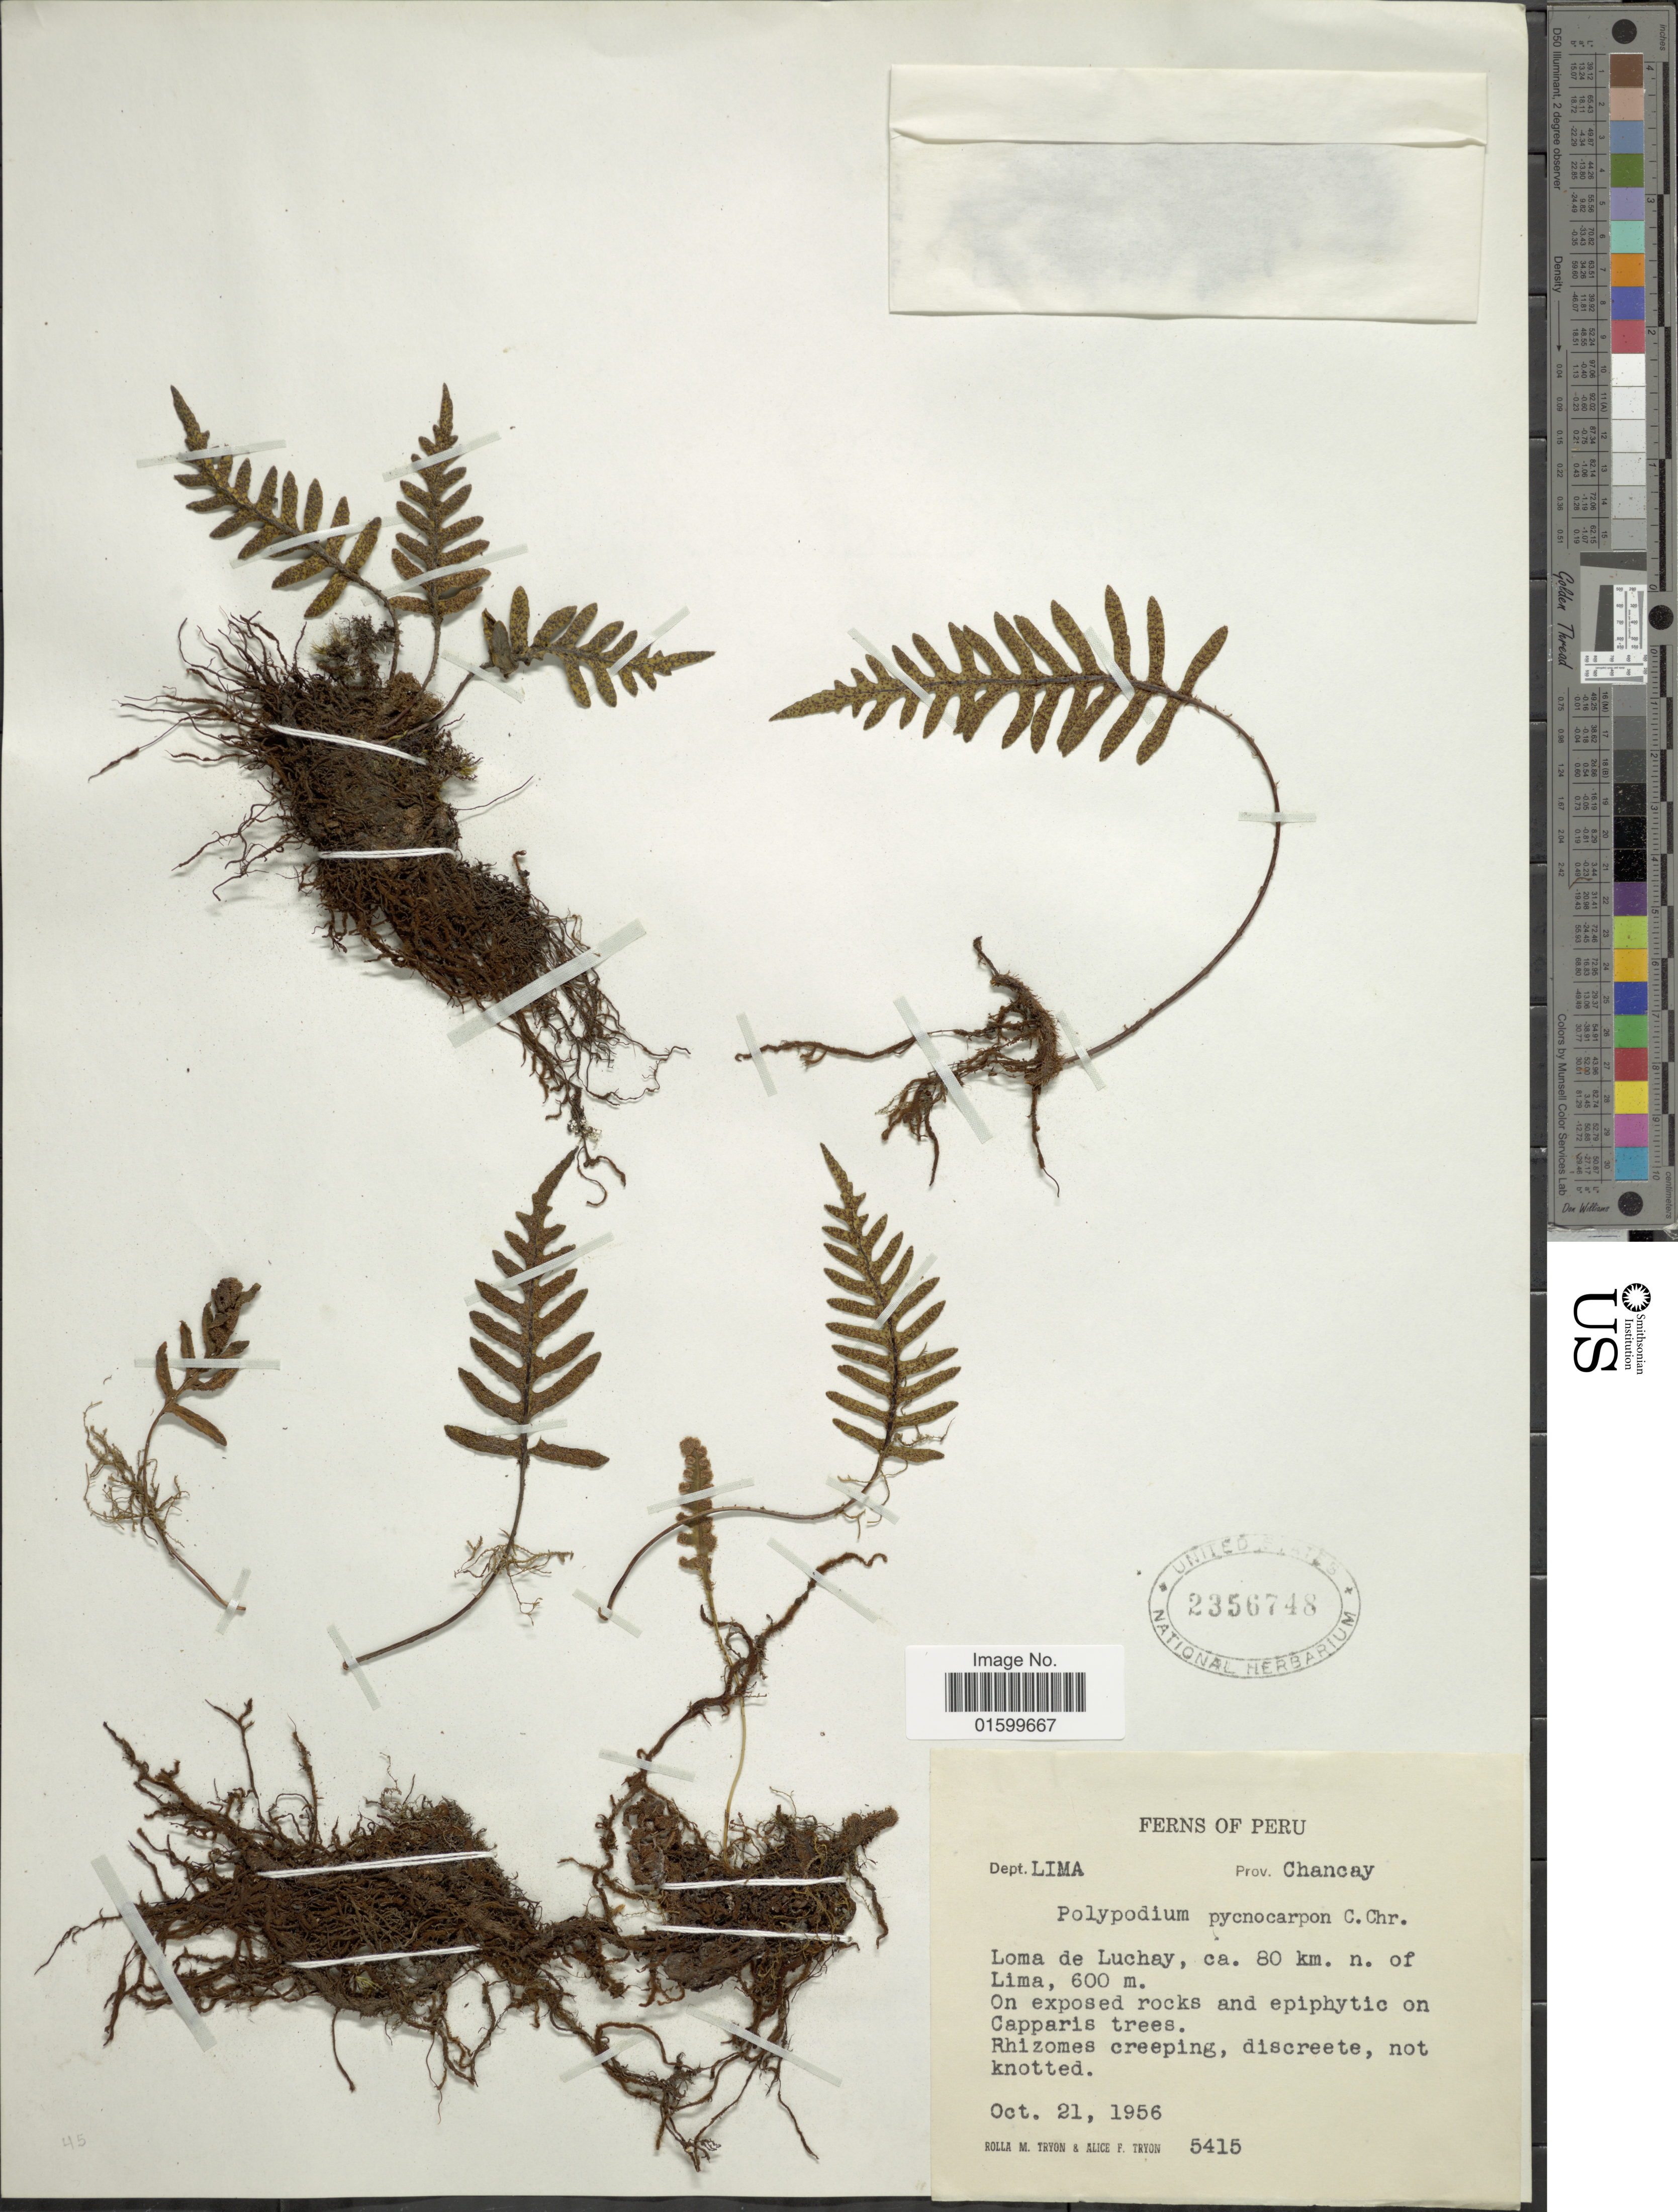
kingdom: Plantae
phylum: Tracheophyta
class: Polypodiopsida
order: Polypodiales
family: Polypodiaceae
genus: Pleopeltis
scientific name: Pleopeltis masafuerae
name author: (Phil.) de la Sota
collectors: R. M. Tryon & A. F. Tryon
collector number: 5415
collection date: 1956-10-21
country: Peru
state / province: Lima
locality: Dept. Lima, Prov. Chancay, Loma de Luchay, ca 80 km n. of Lima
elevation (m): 600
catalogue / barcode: US 2356748